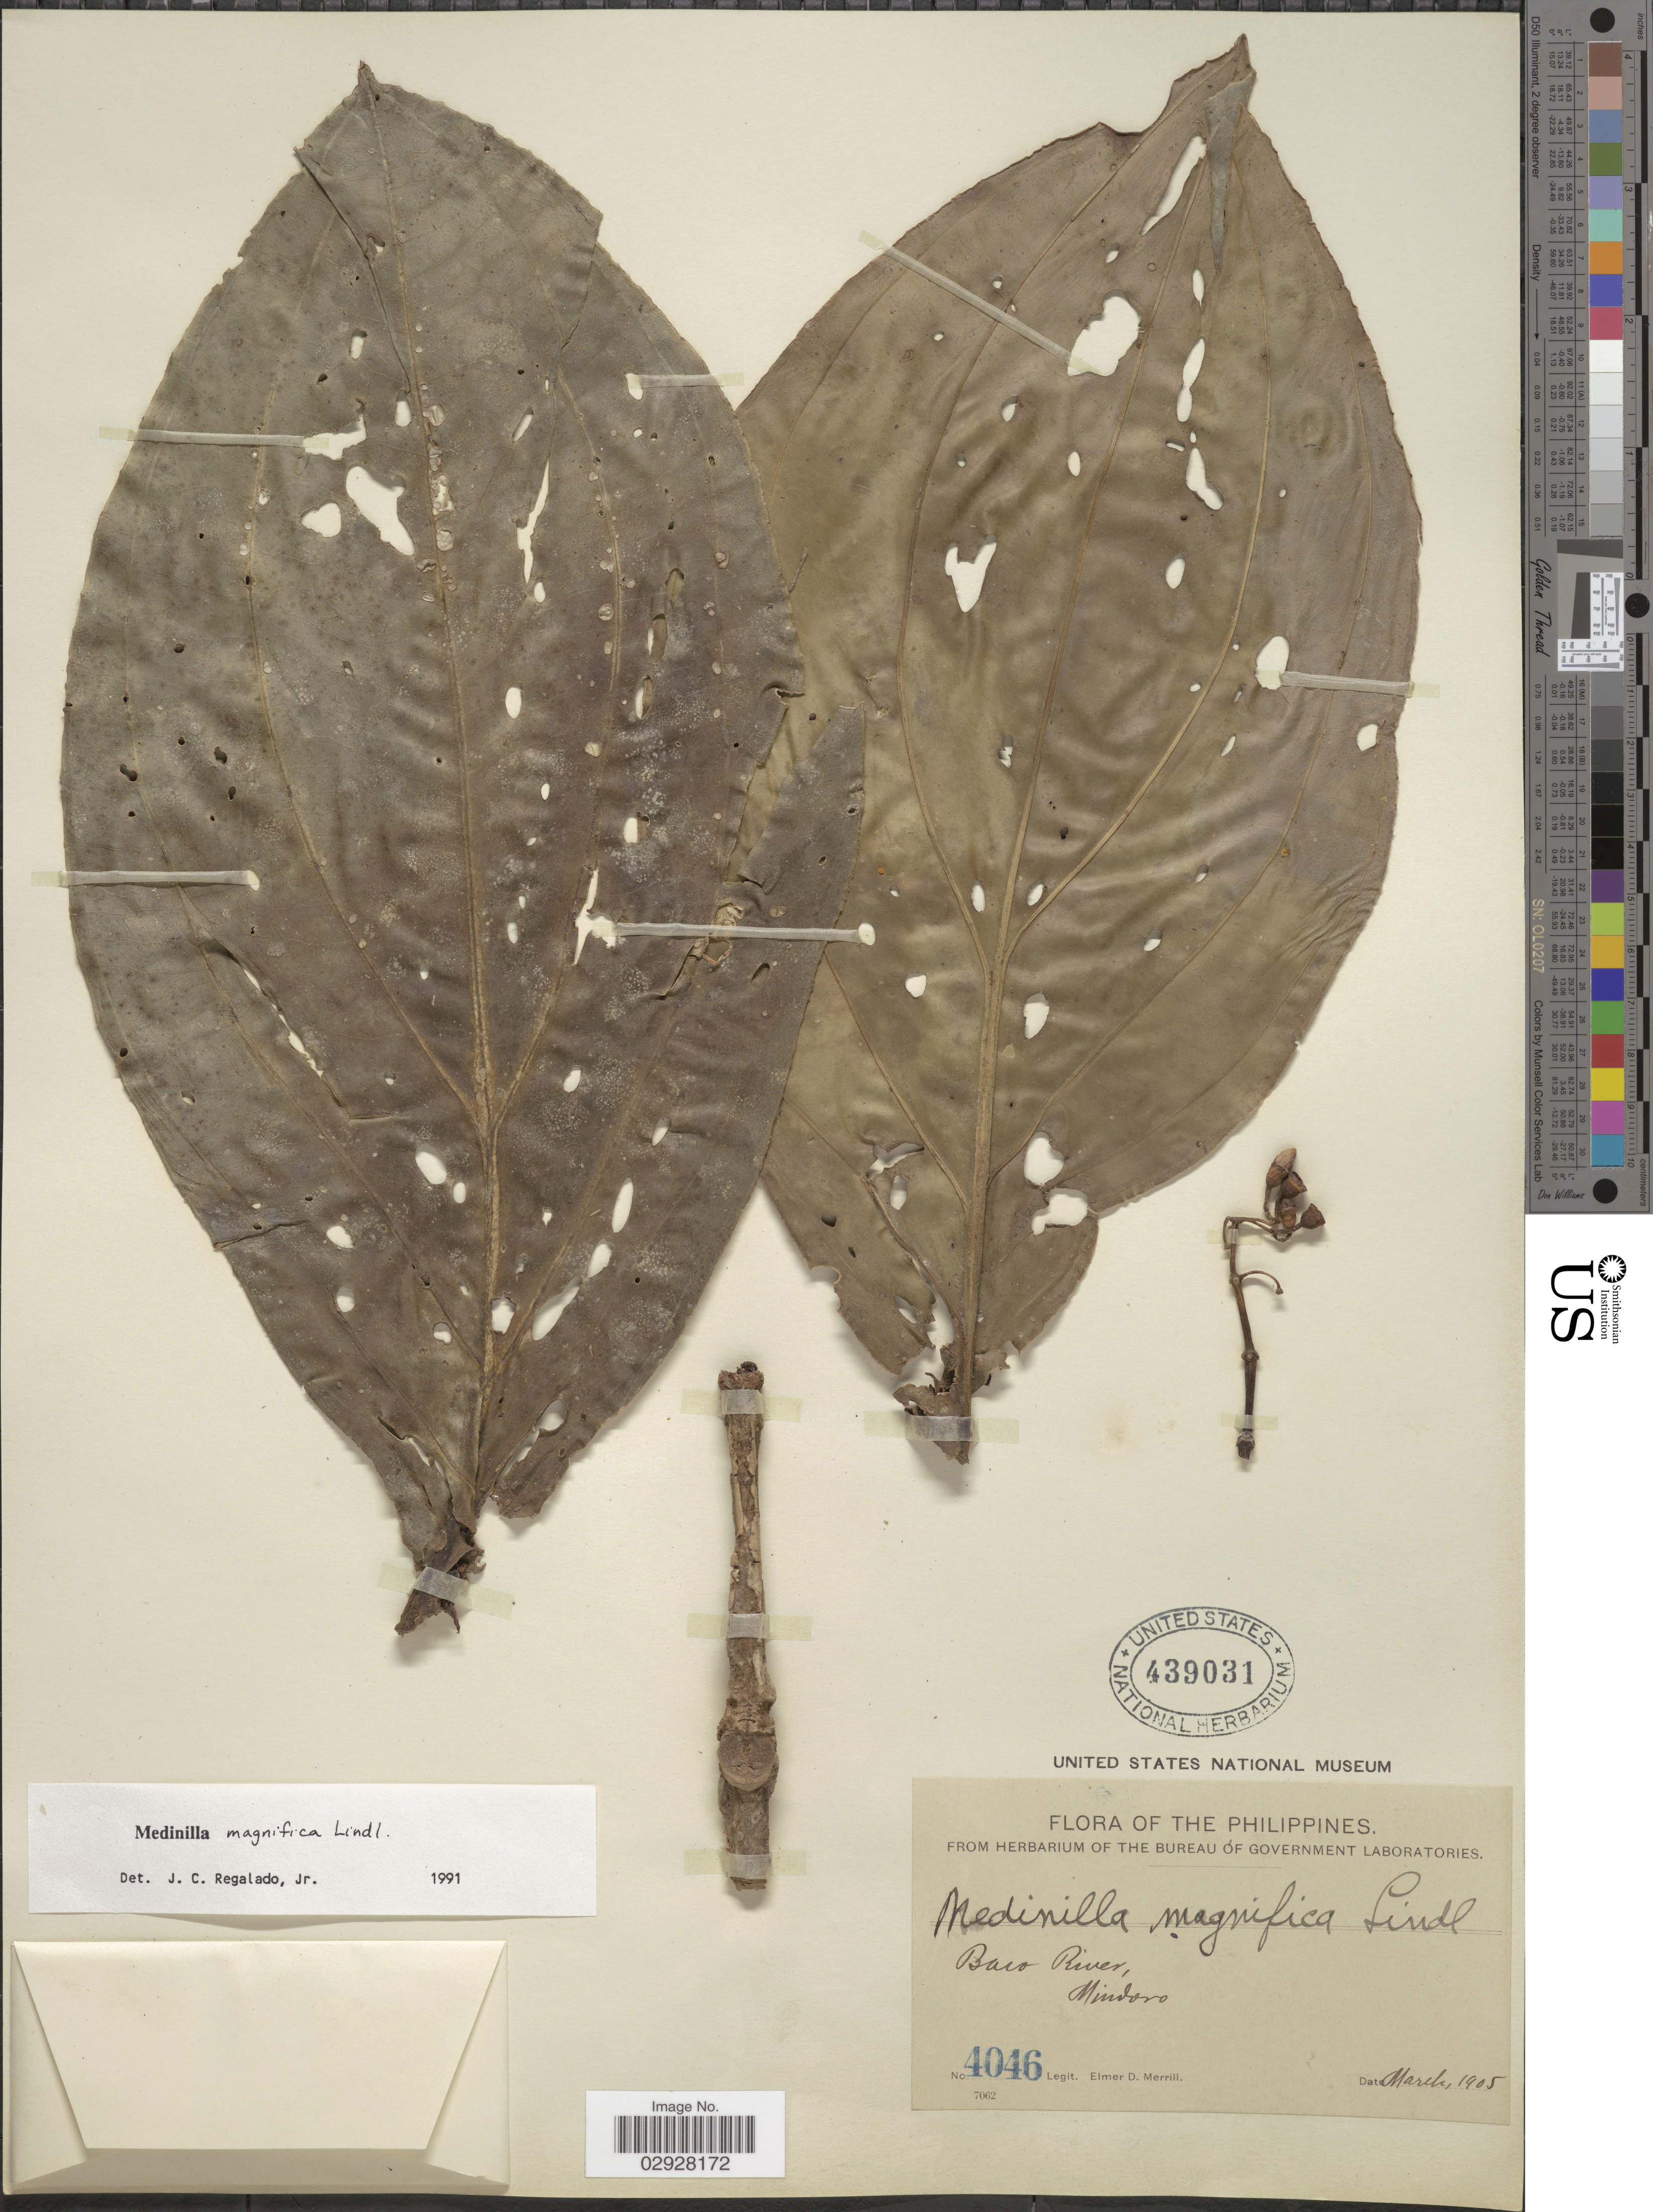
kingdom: Plantae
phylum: Tracheophyta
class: Magnoliopsida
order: Myrtales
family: Melastomataceae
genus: Medinilla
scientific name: Medinilla magnifica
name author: Lindl.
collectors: E. D. Merrill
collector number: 4046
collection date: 1905-03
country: Philippines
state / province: Mimaropa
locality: Baco River, Mindoro.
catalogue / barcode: US 439031